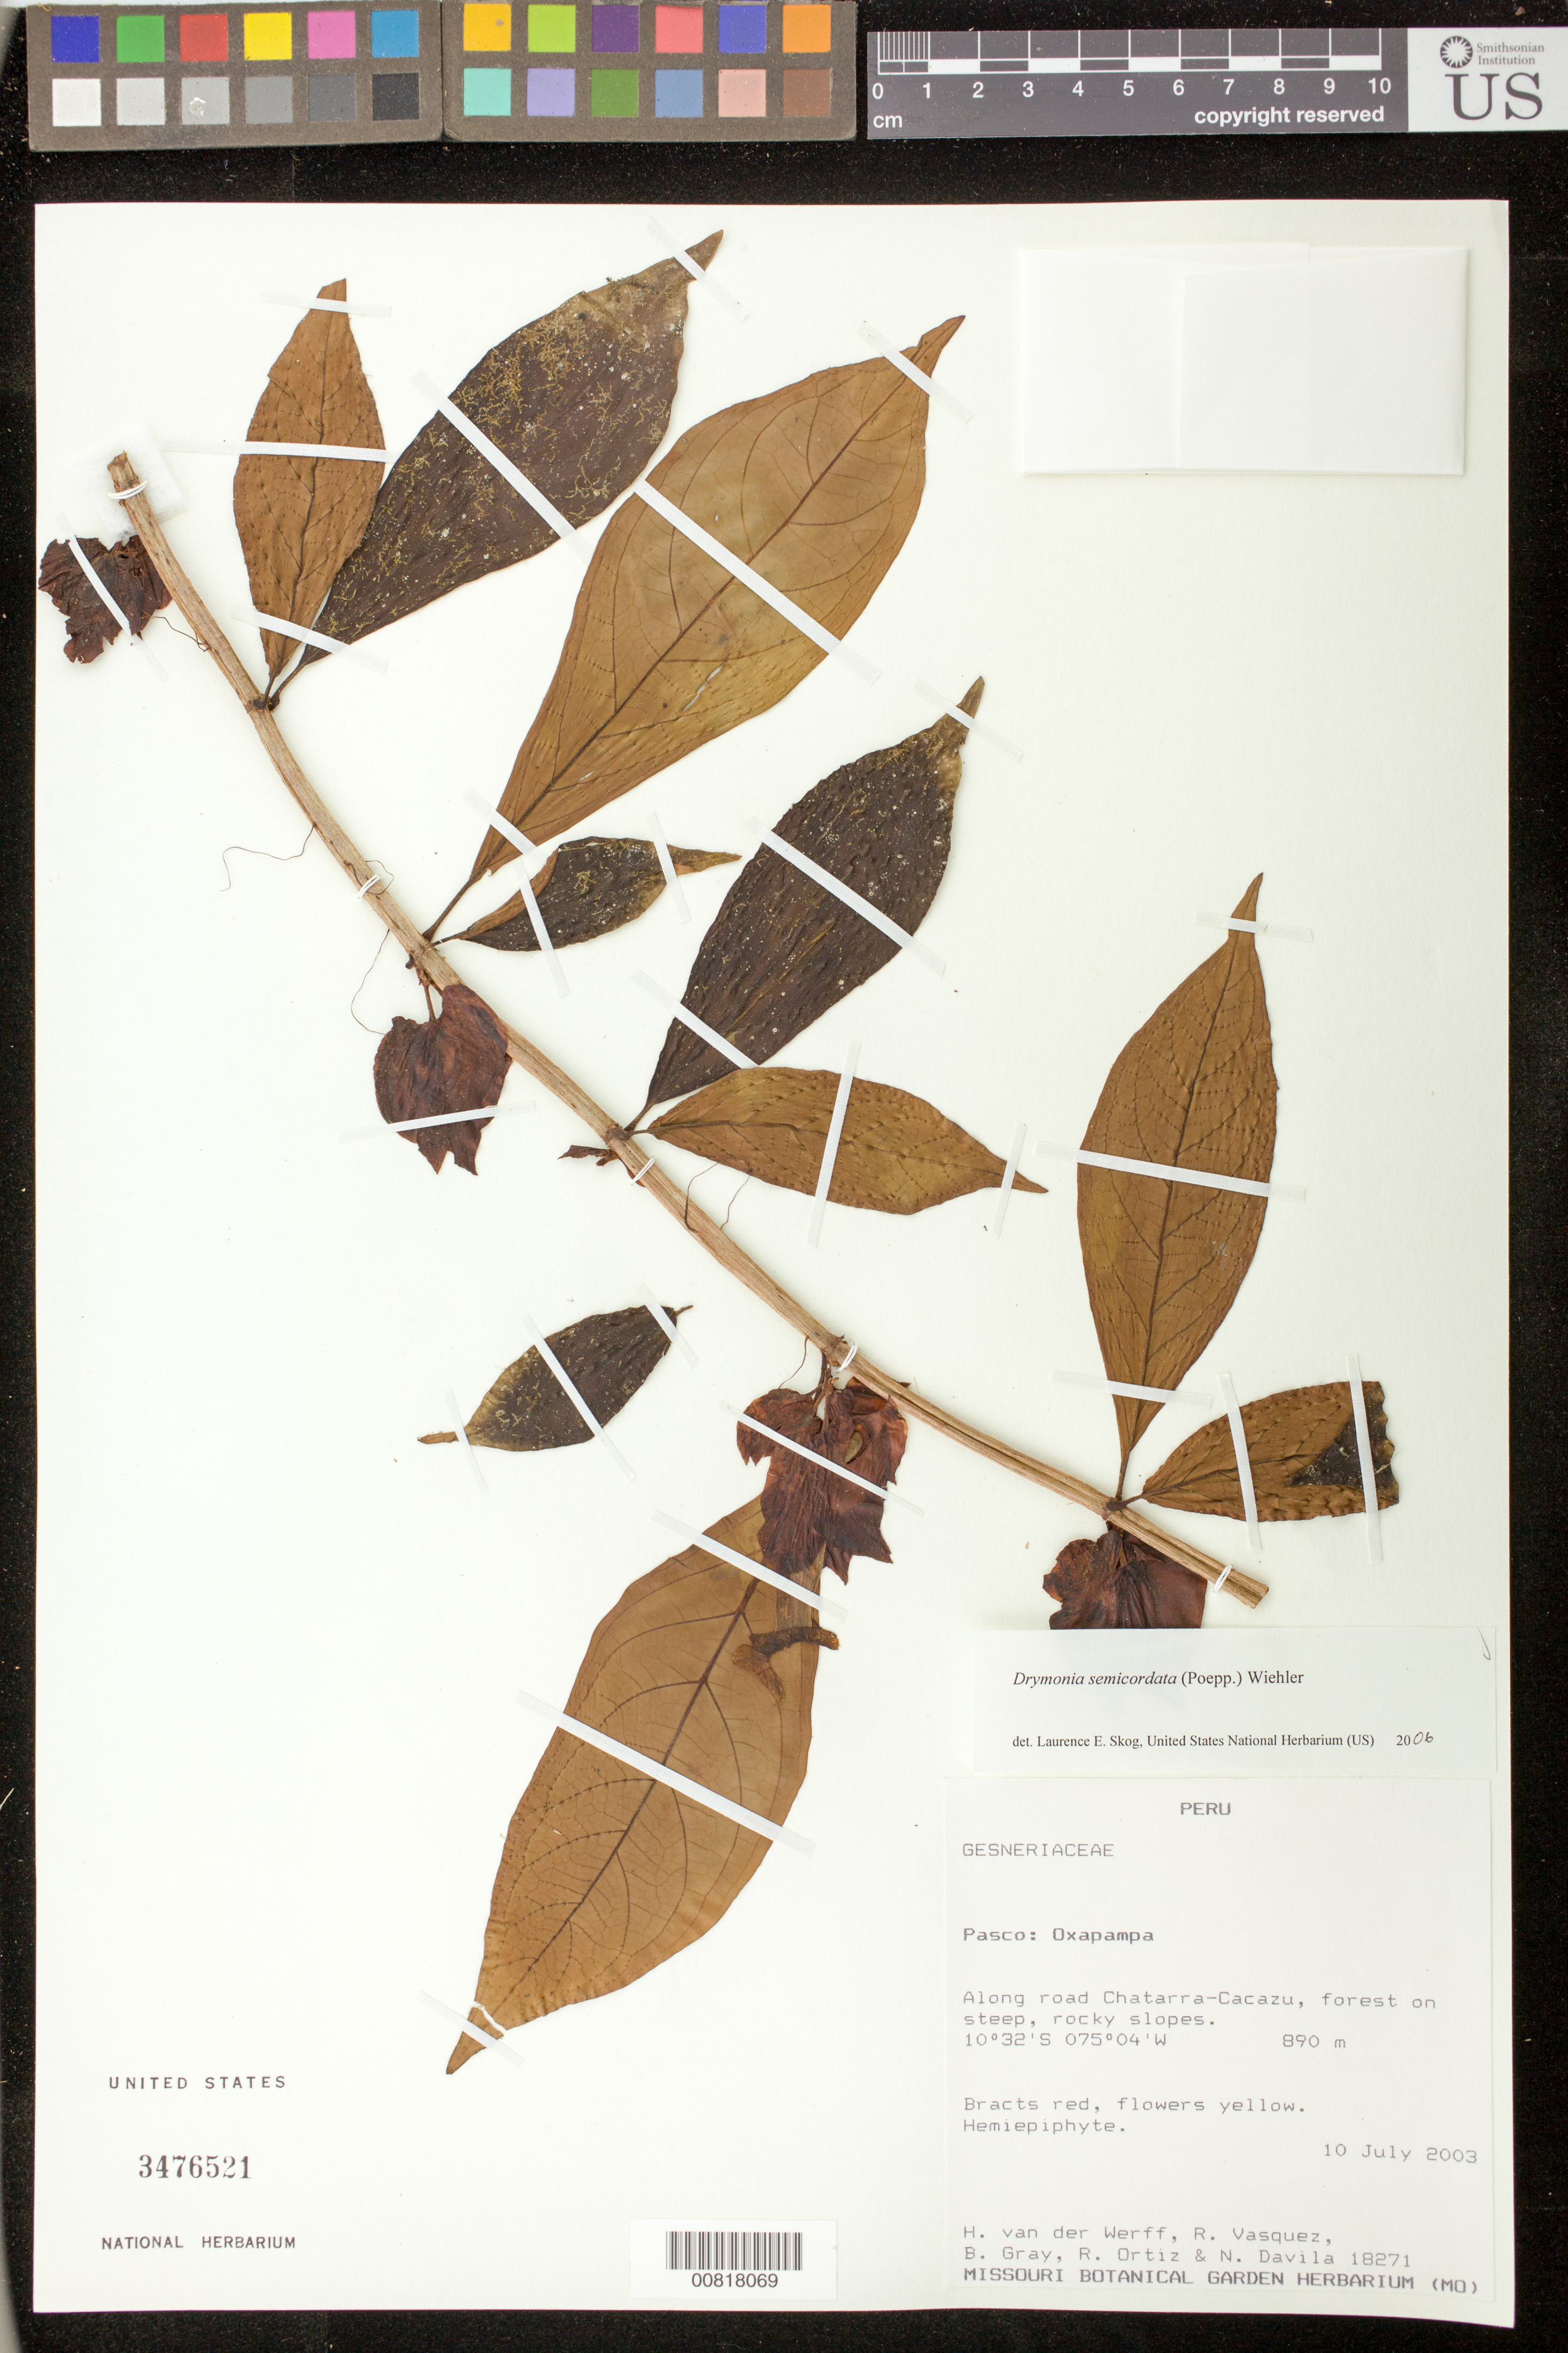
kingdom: Plantae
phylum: Tracheophyta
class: Magnoliopsida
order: Lamiales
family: Gesneriaceae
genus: Drymonia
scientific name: Drymonia semicordata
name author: (Poepp.) Wiehler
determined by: Skog, Laurence E.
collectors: H. van der Werff, R. Vásquez, B. Gray, R. del C. Ortiz & N. Davila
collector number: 18271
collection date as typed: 10 Jul 2003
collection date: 2003-07-10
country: Peru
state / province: Pasco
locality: Pasco: Oxapampa. Along road Chatarra-Cacazu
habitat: Forest on steep, rocky slopes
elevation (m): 890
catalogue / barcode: US 3476521